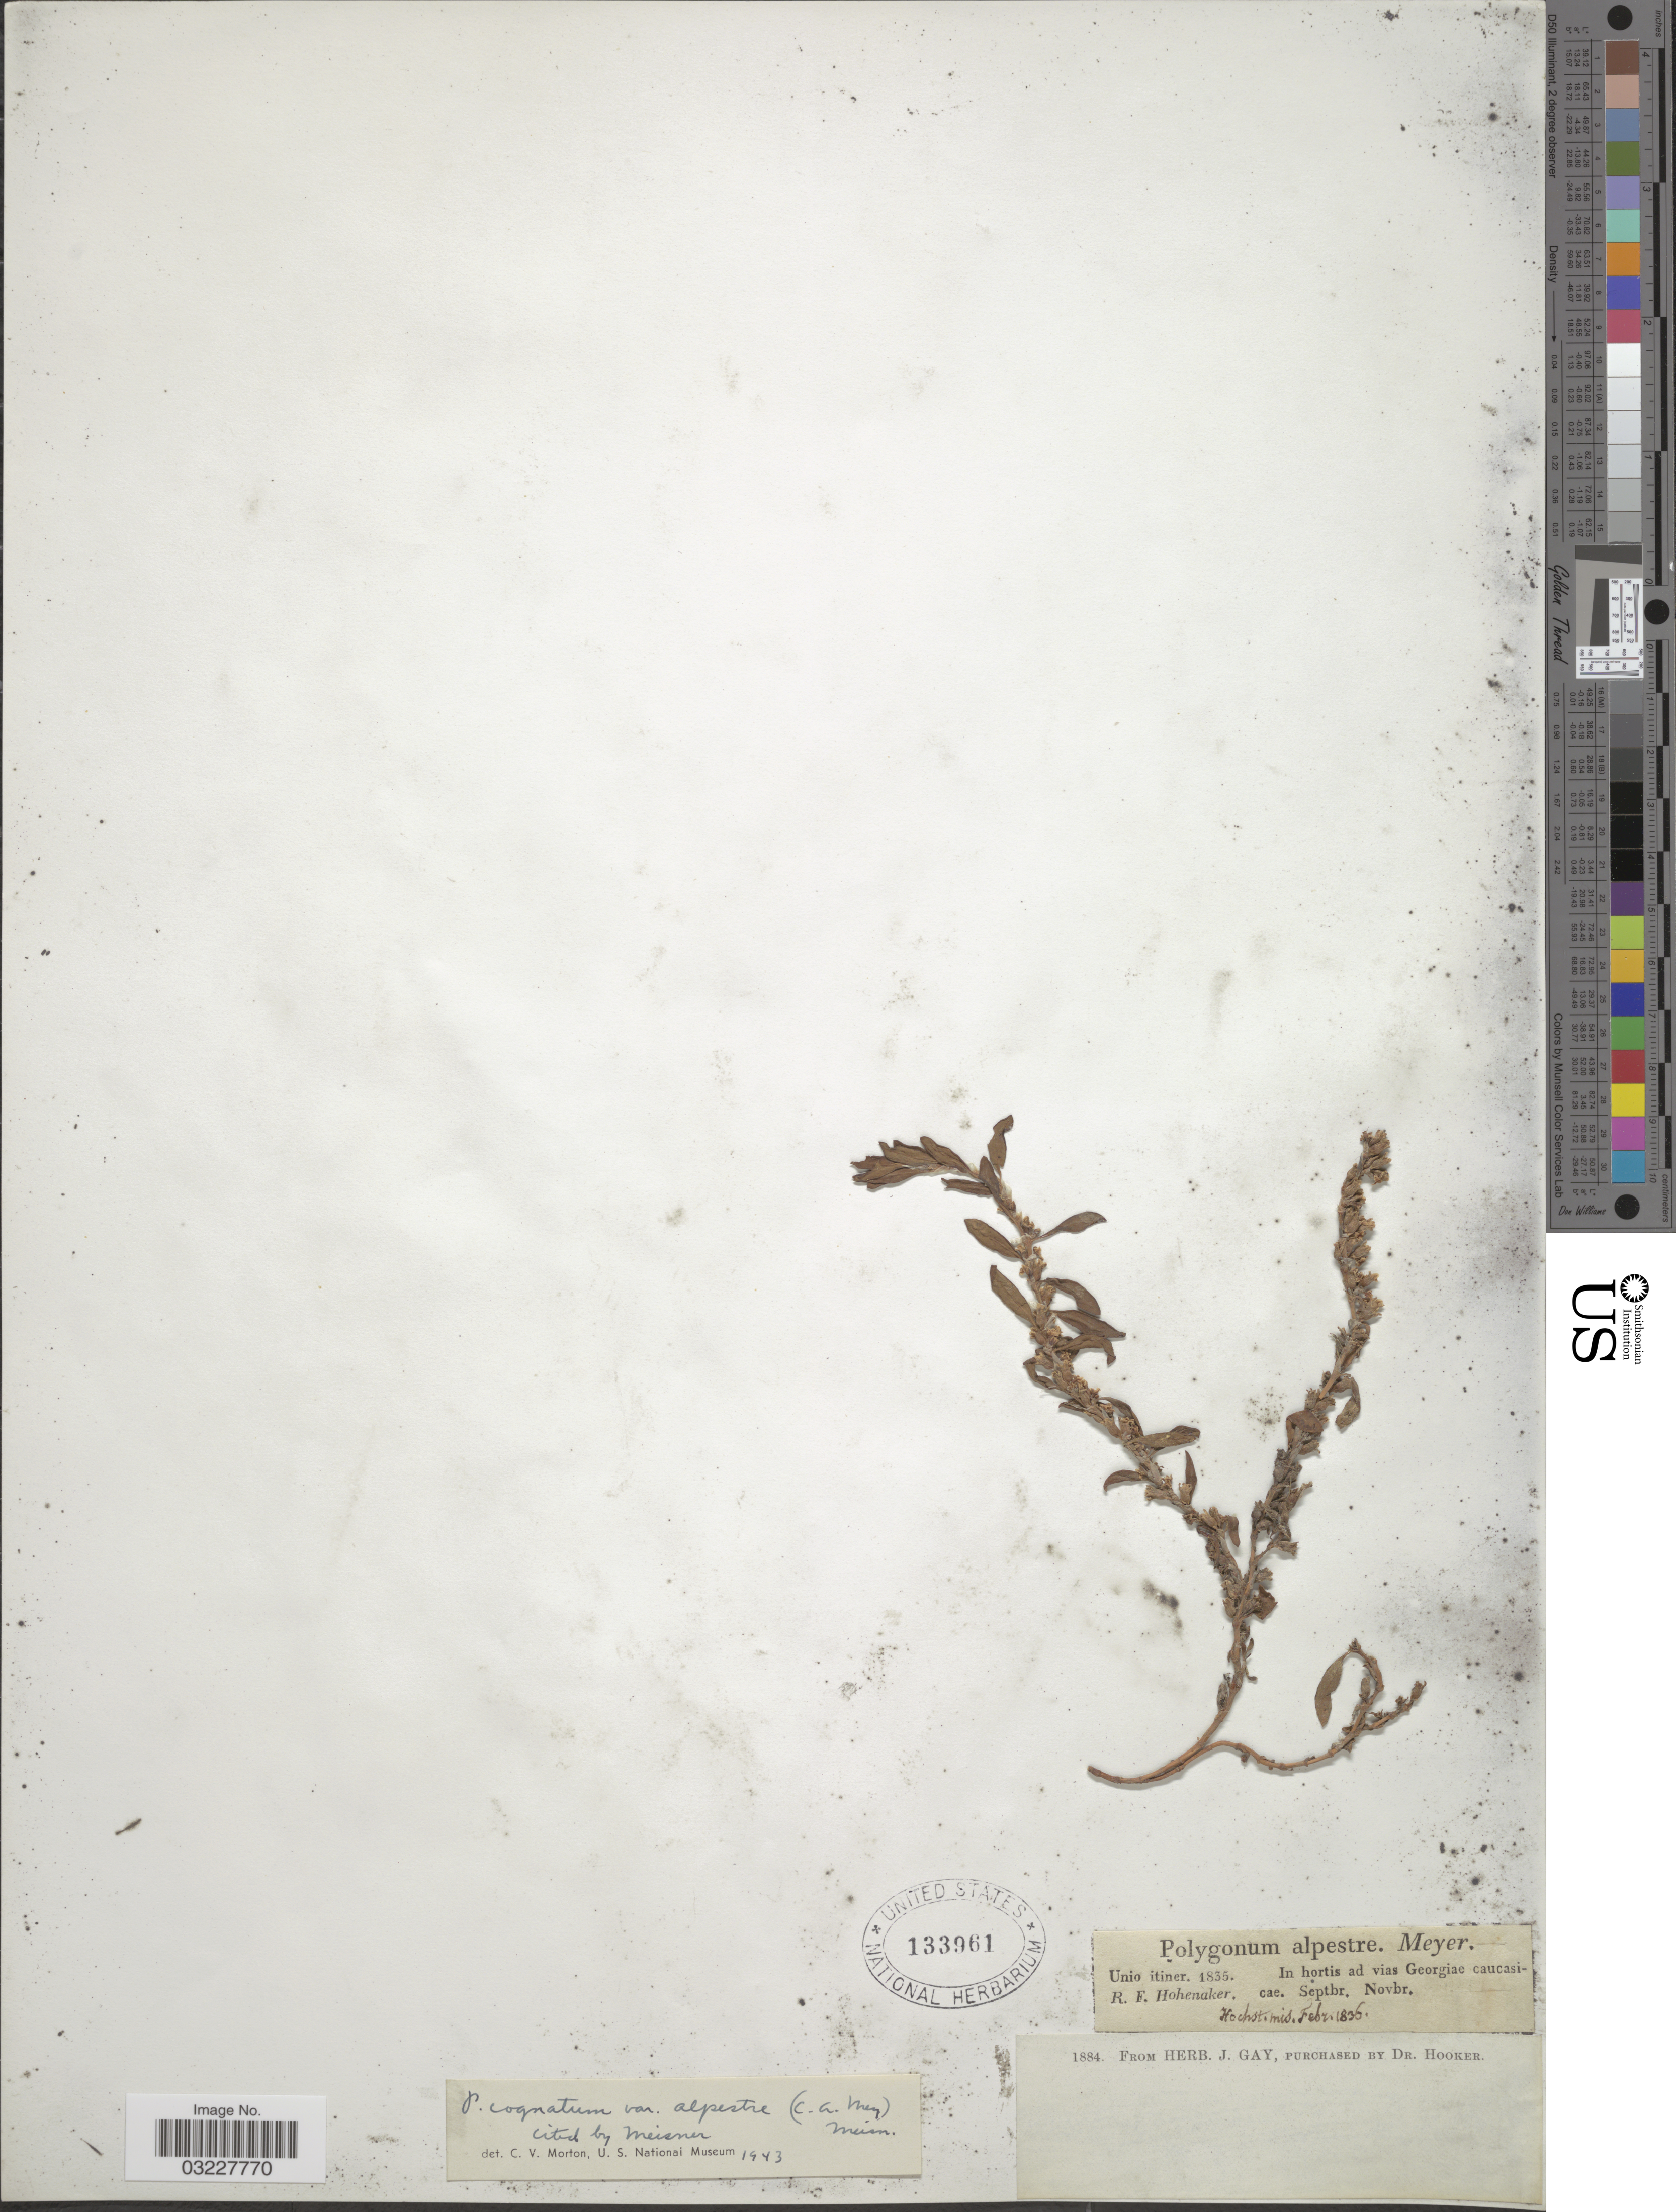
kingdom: Plantae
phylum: Tracheophyta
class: Magnoliopsida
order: Caryophyllales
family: Polygonaceae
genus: Polygonum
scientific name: Polygonum alpestre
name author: C.A. Mey.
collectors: R. Hohenaker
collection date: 1835-09/1835-11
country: Georgia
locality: In hortis ad vias Georgiae caucasicae.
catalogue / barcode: US 133961